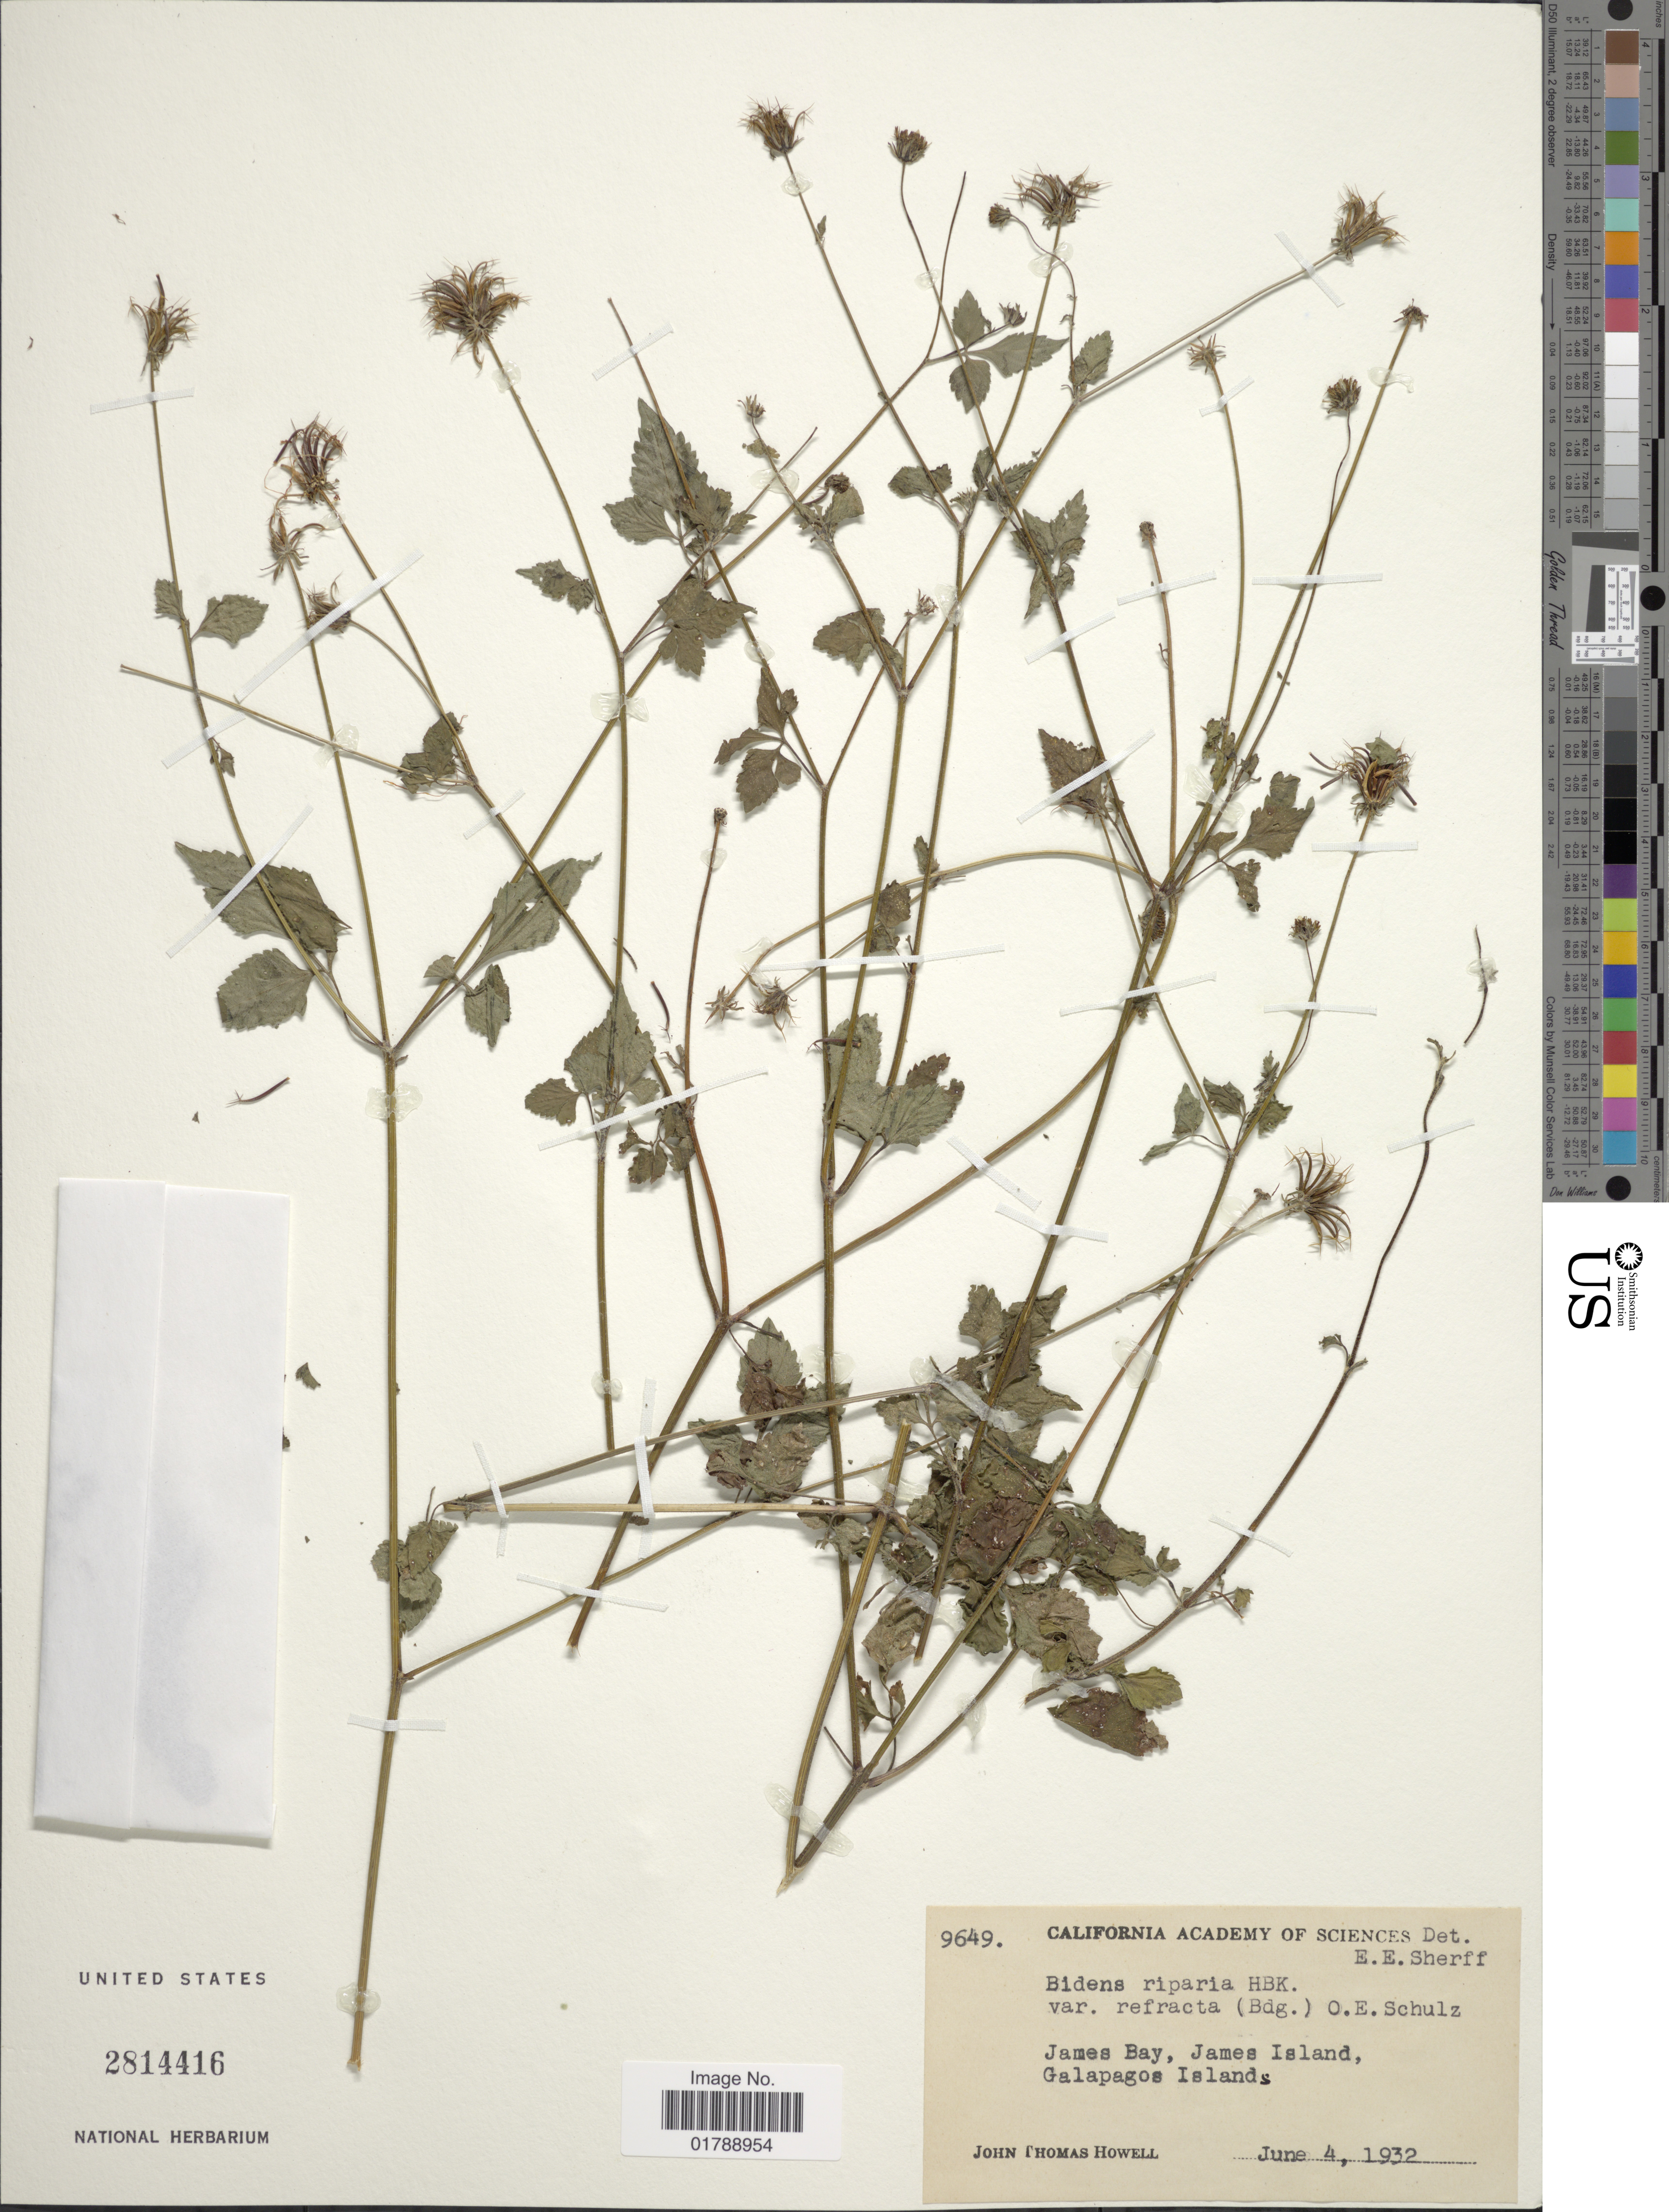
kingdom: Plantae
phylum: Tracheophyta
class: Magnoliopsida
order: Asterales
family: Asteraceae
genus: Bidens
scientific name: Bidens riparia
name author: Kunth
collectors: J. T. Howell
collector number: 9649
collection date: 1932-06-04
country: Ecuador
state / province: Colón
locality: James Bay, James Island, Galapagos Islands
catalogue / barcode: US 2814416